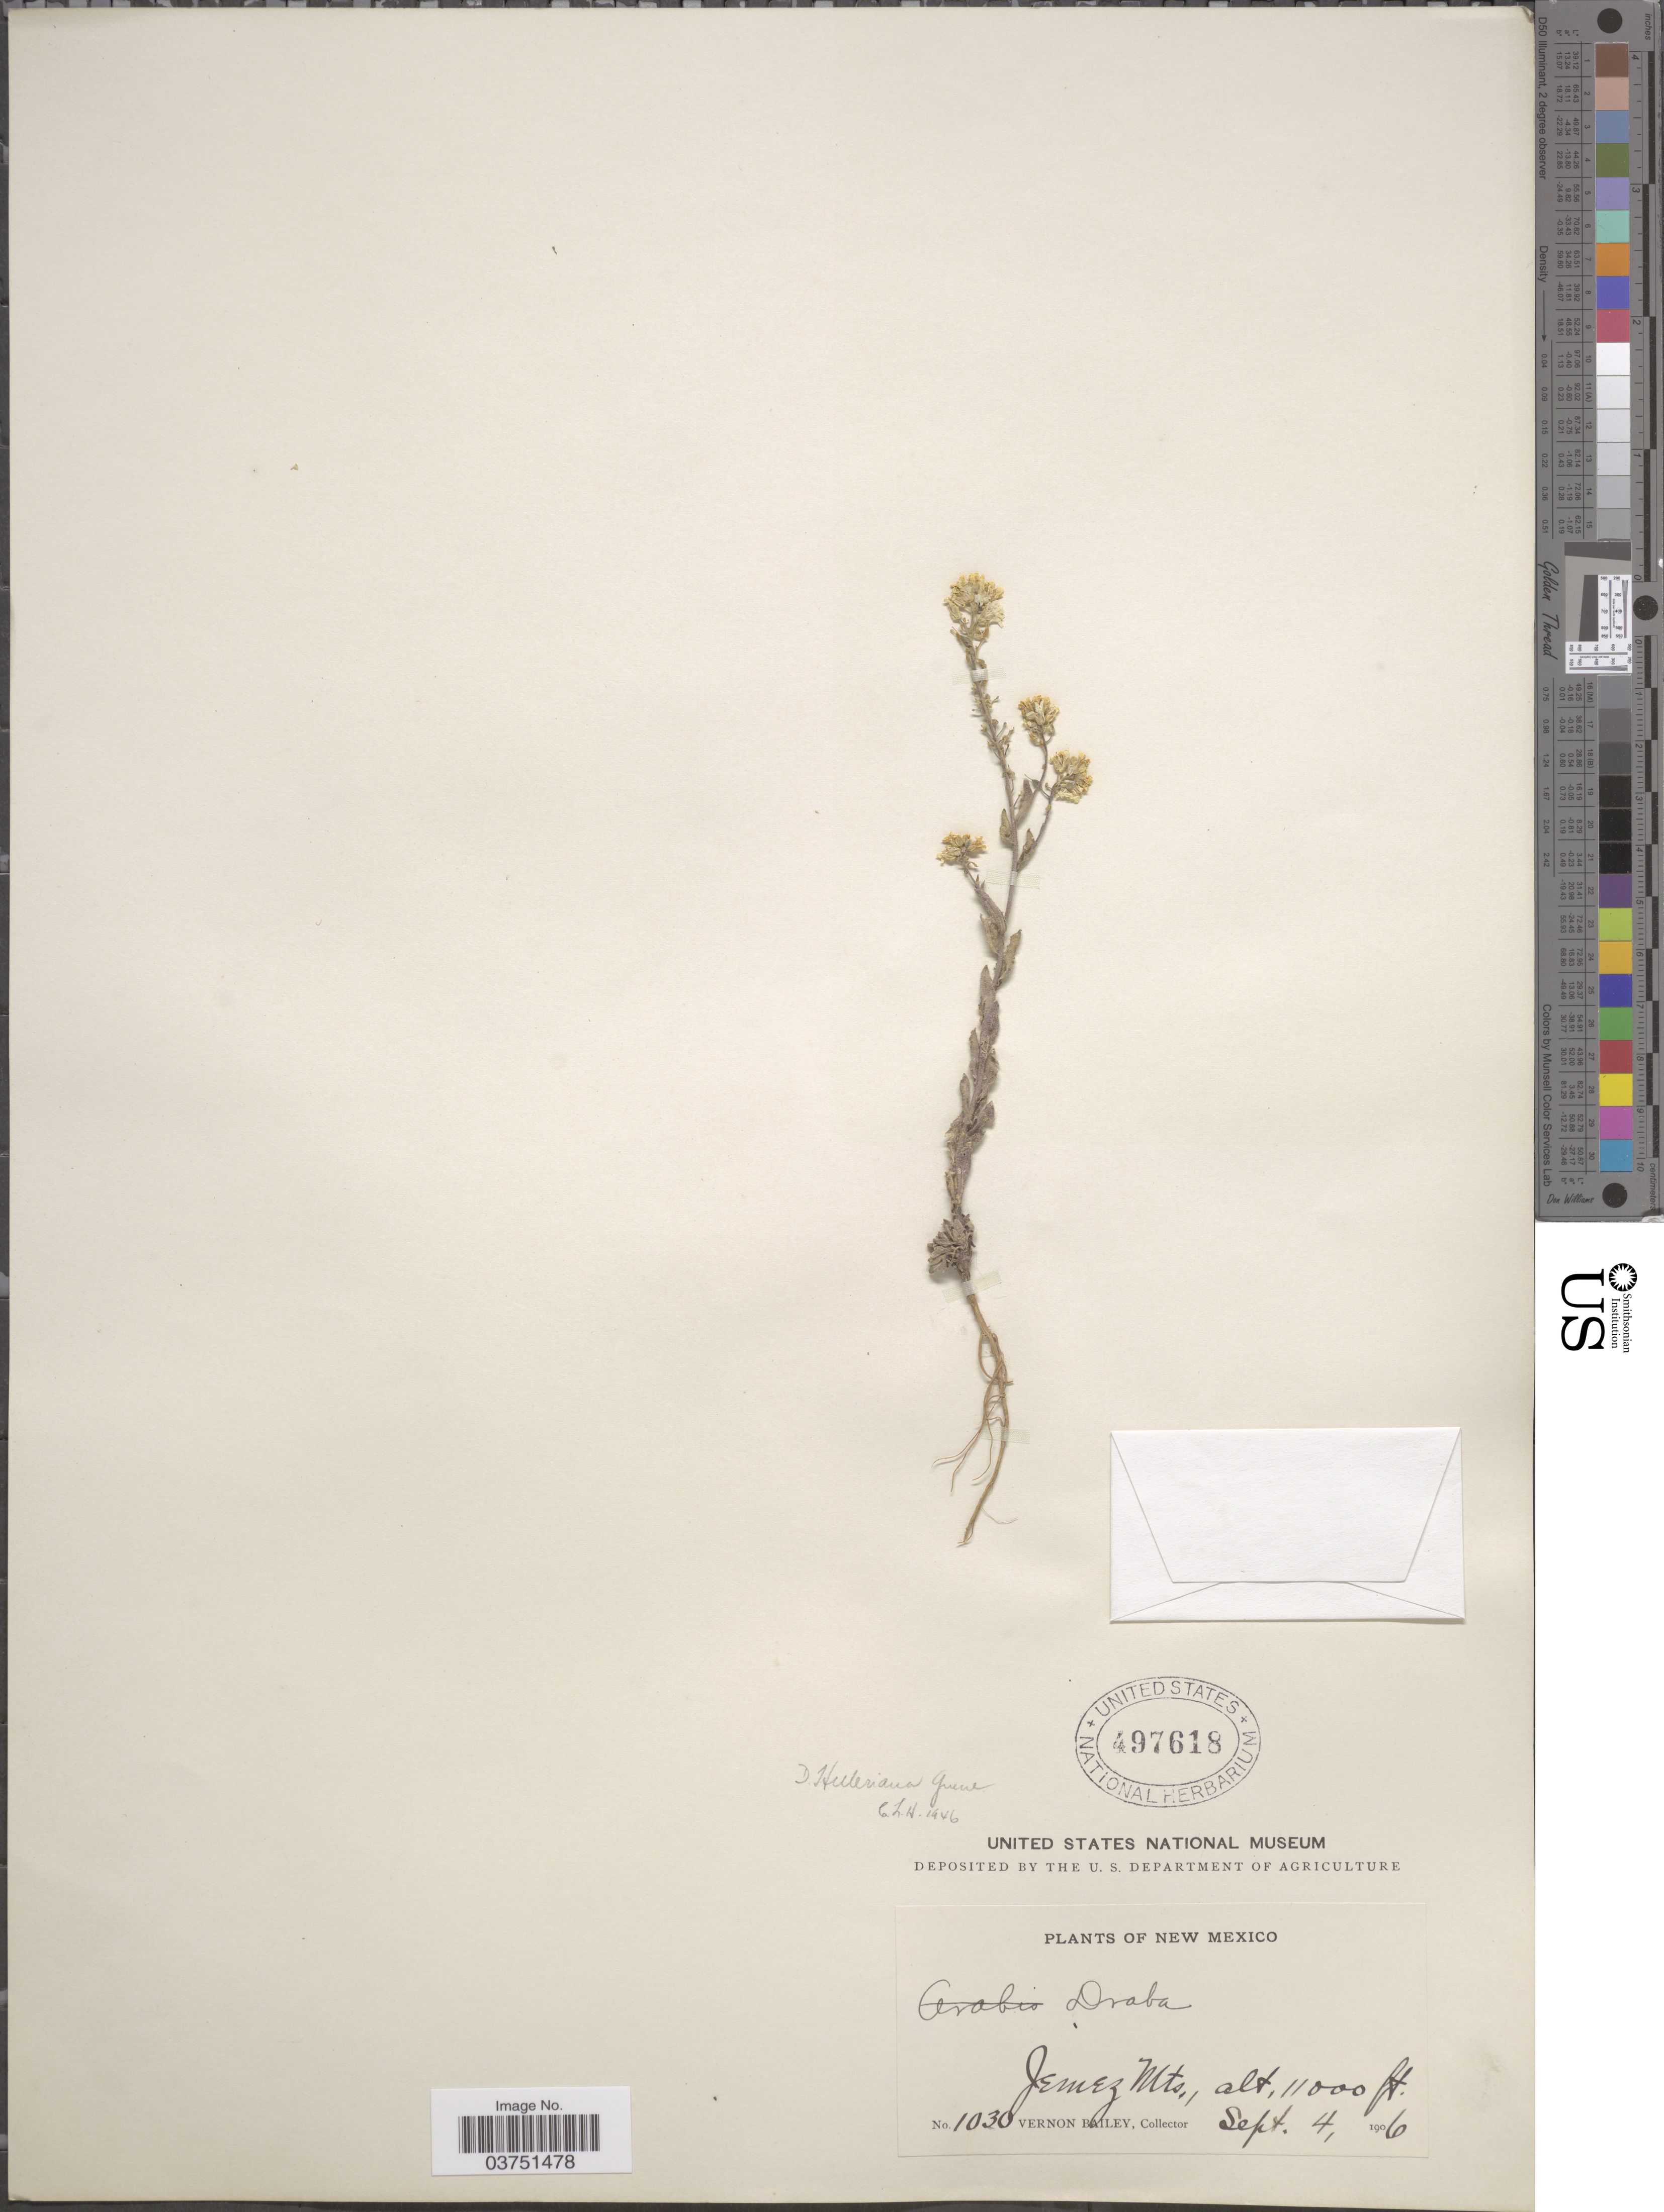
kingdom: Plantae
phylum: Tracheophyta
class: Magnoliopsida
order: Brassicales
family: Brassicaceae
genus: Draba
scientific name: Draba helleriana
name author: Greene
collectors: V. O. Bailey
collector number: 1030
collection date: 1906-09-04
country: United States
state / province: New Mexico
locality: Jemez Mts.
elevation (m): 3353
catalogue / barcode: US 497618